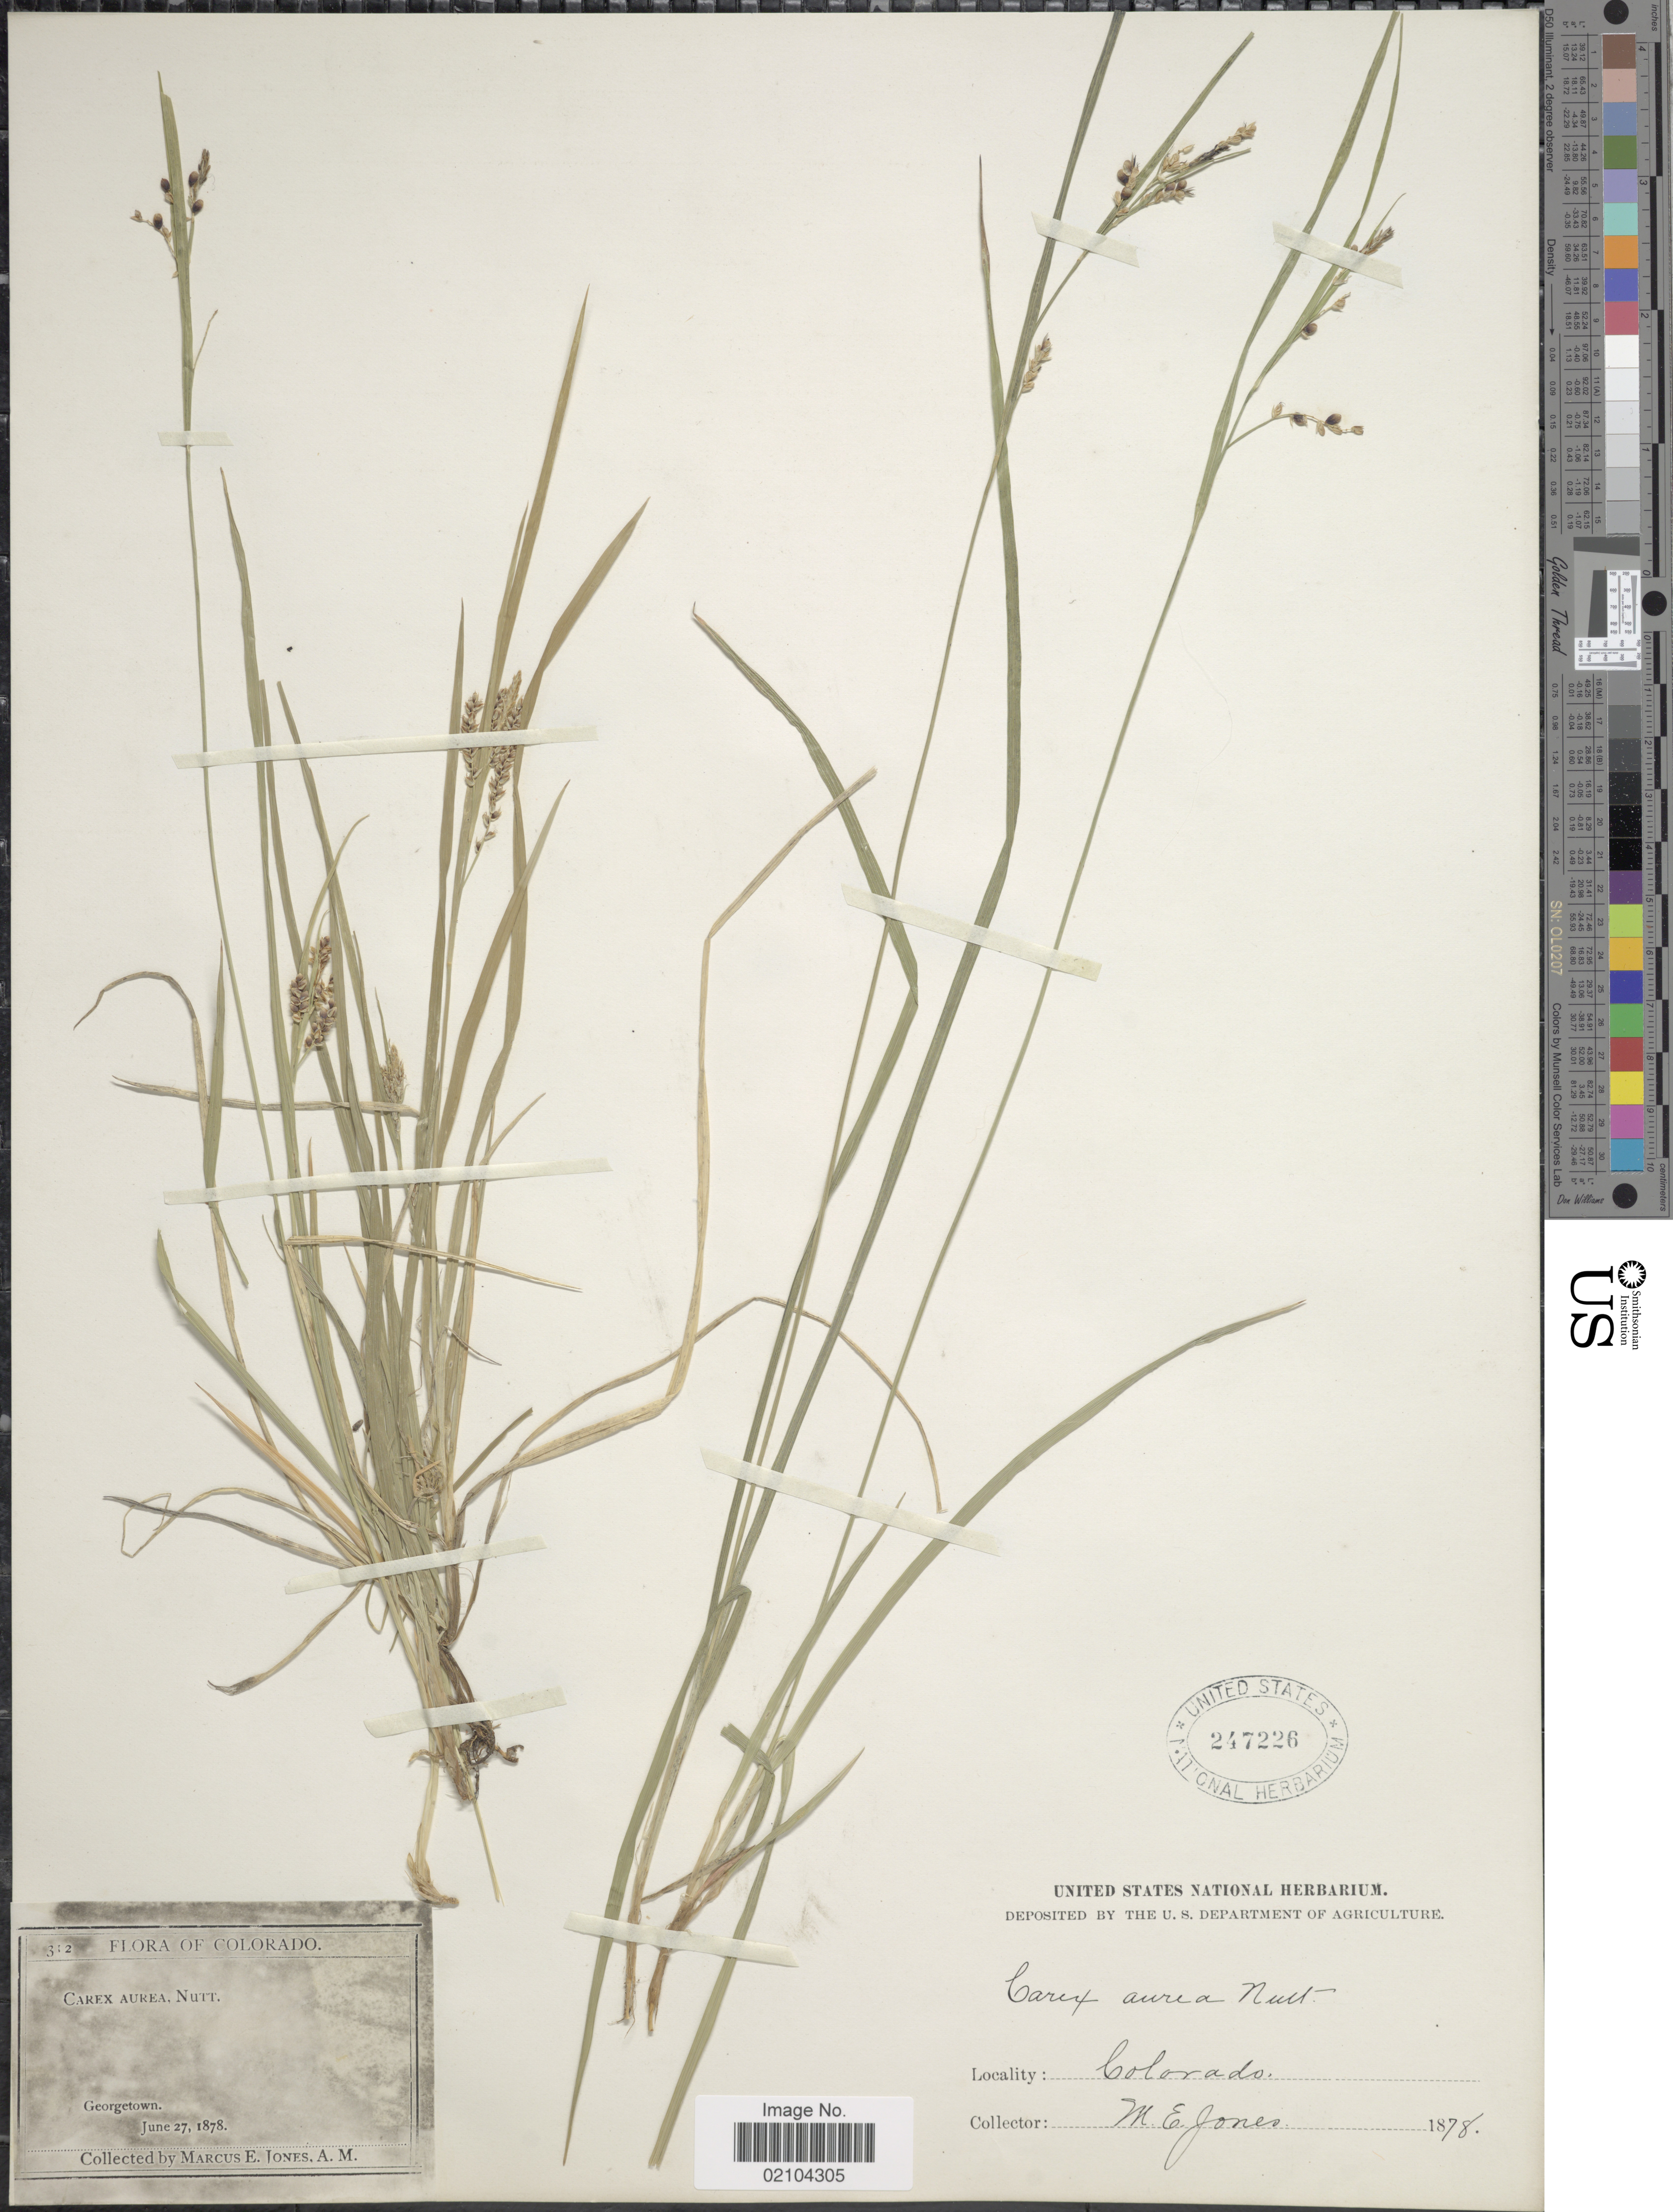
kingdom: Plantae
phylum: Tracheophyta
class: Liliopsida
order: Poales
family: Cyperaceae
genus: Carex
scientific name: Carex aurea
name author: Nutt.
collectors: M. E. Jones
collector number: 312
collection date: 1878-06-27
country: United States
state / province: Colorado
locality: Georgetown, Colorado.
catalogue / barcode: US 247226